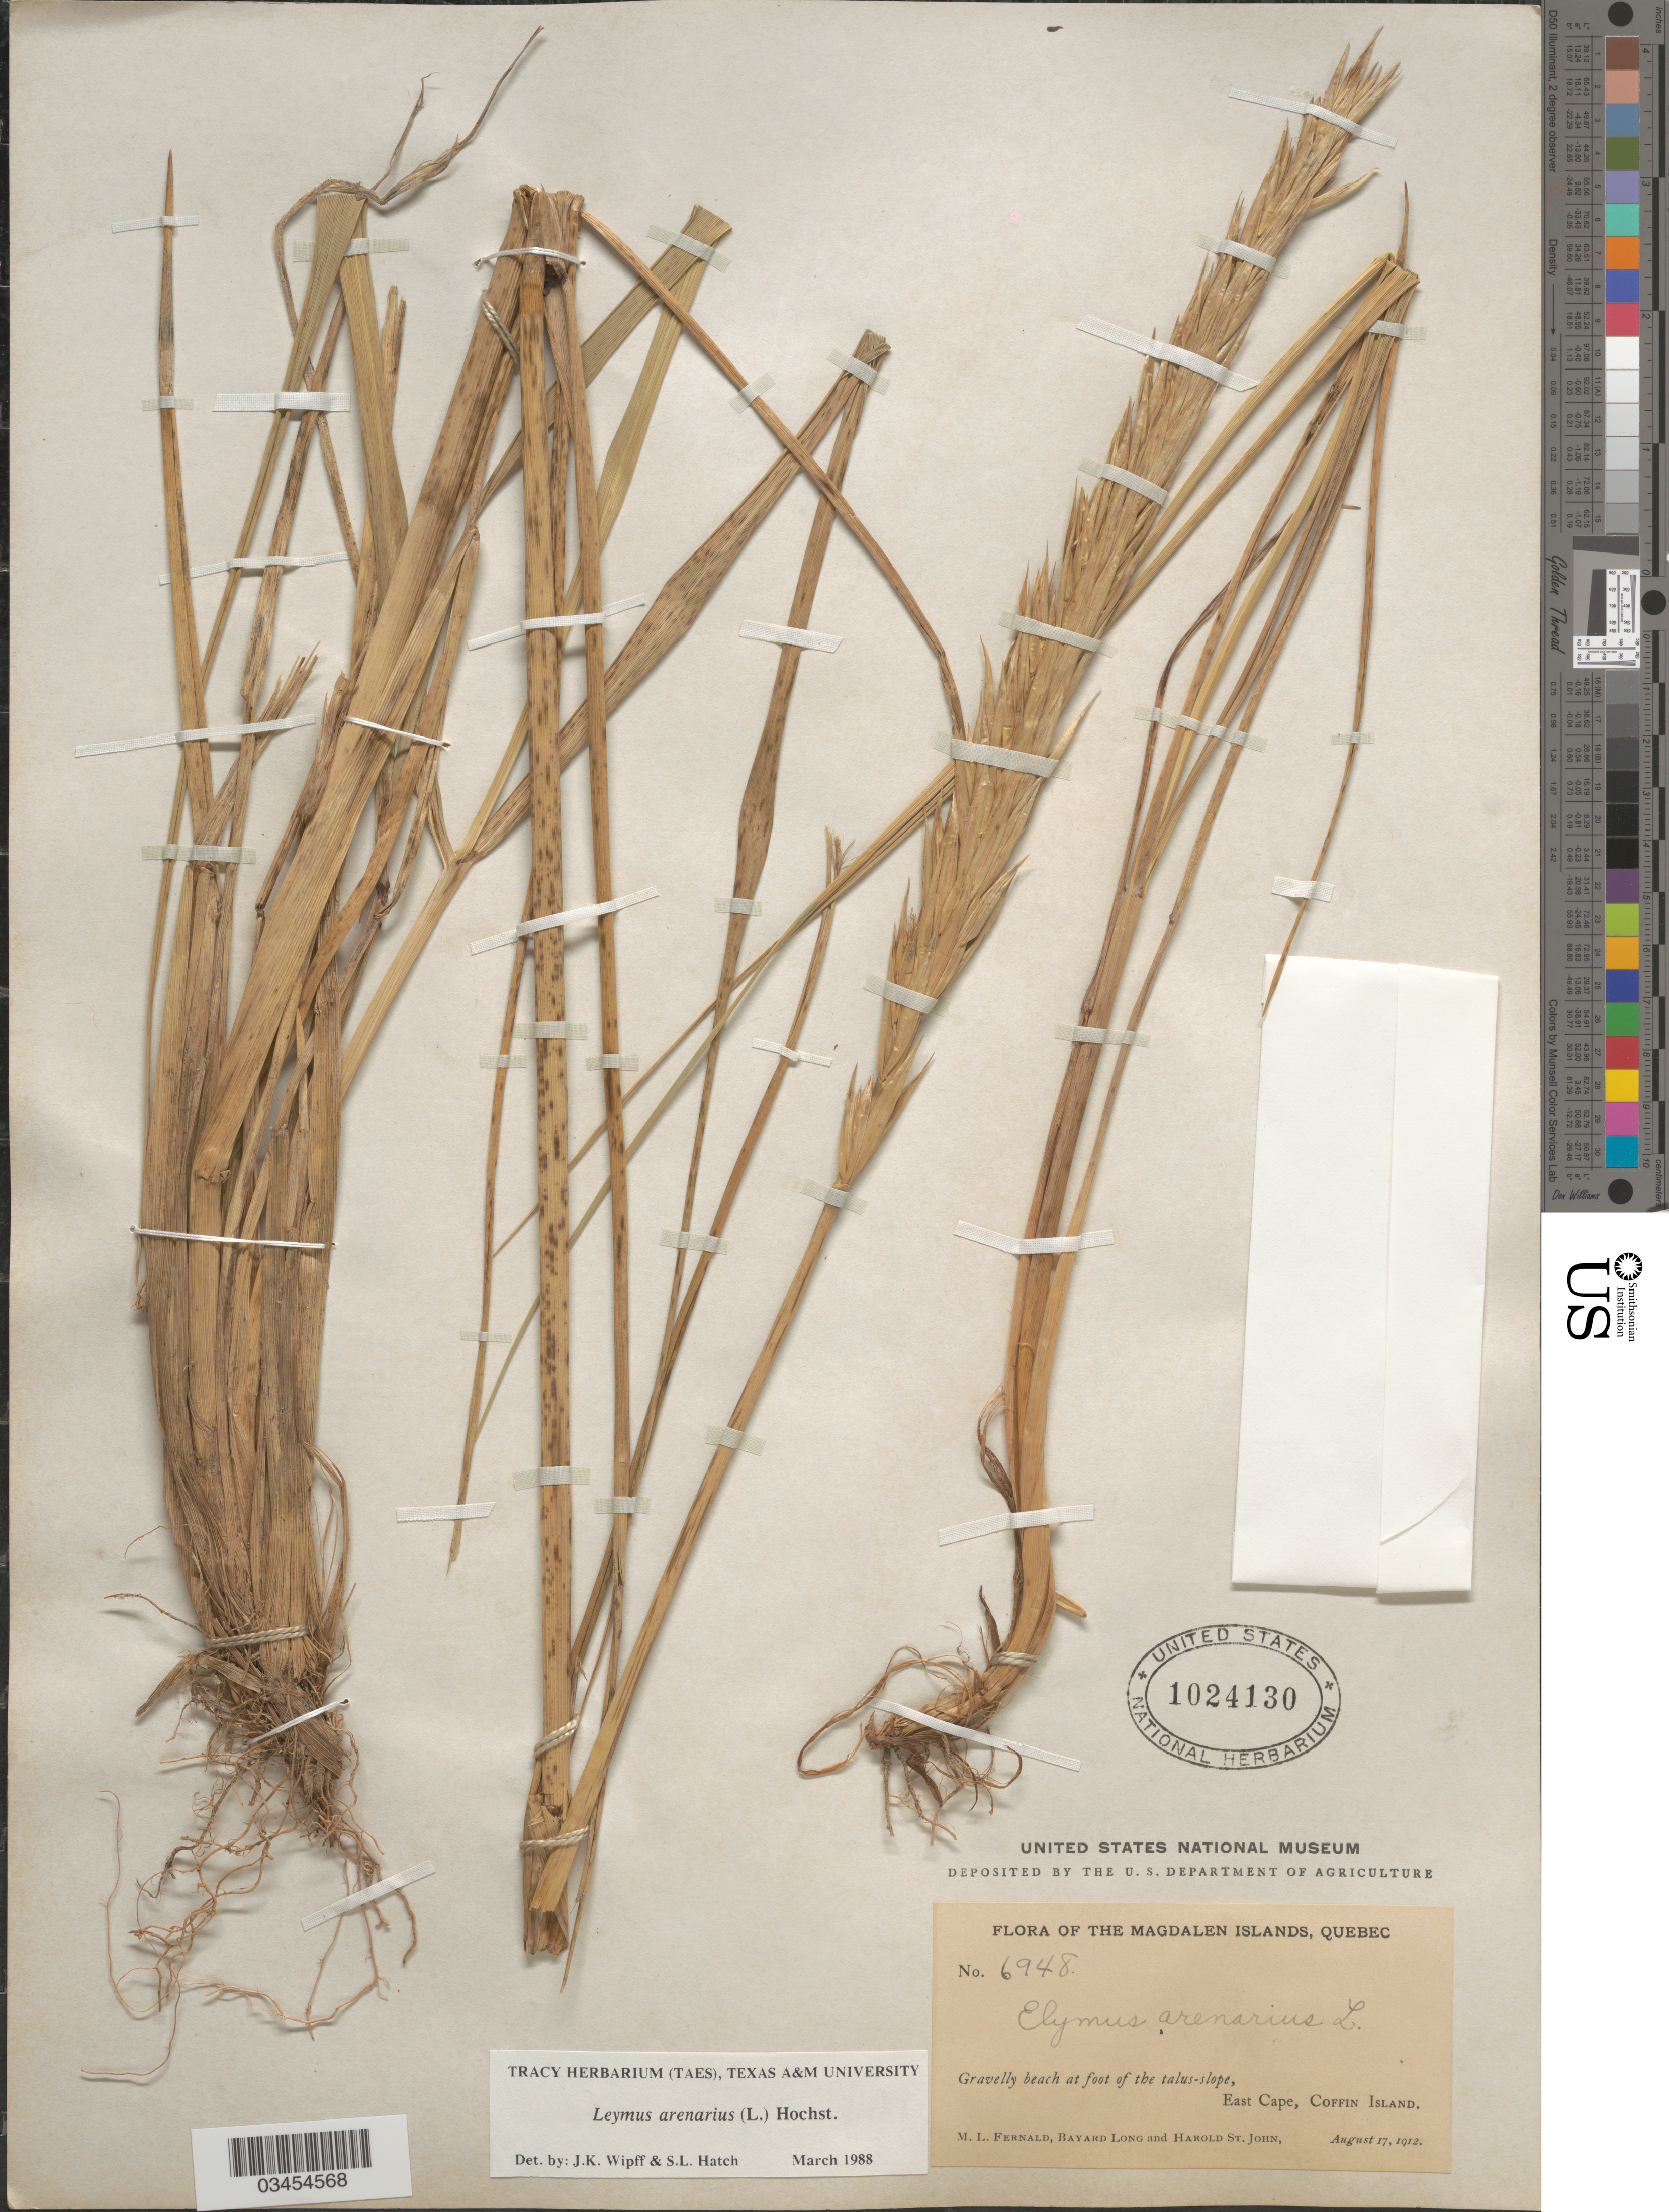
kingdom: Plantae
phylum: Tracheophyta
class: Liliopsida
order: Poales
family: Poaceae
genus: Leymus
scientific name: Leymus arenarius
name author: (L.) Hochst.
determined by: Soreng, Robert J., Research Associate (BOT), Smithsonian Institution - National Museum of Natural History (UNITED STATES)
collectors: M. L. Fernald, B. Long & H. St. John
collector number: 6948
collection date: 1912-08-17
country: Canada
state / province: Quebec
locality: The Magdalen Islands. Gravelly beach at foot of the talus-slope, East Cape, Coffin Island.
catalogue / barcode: US 1024130